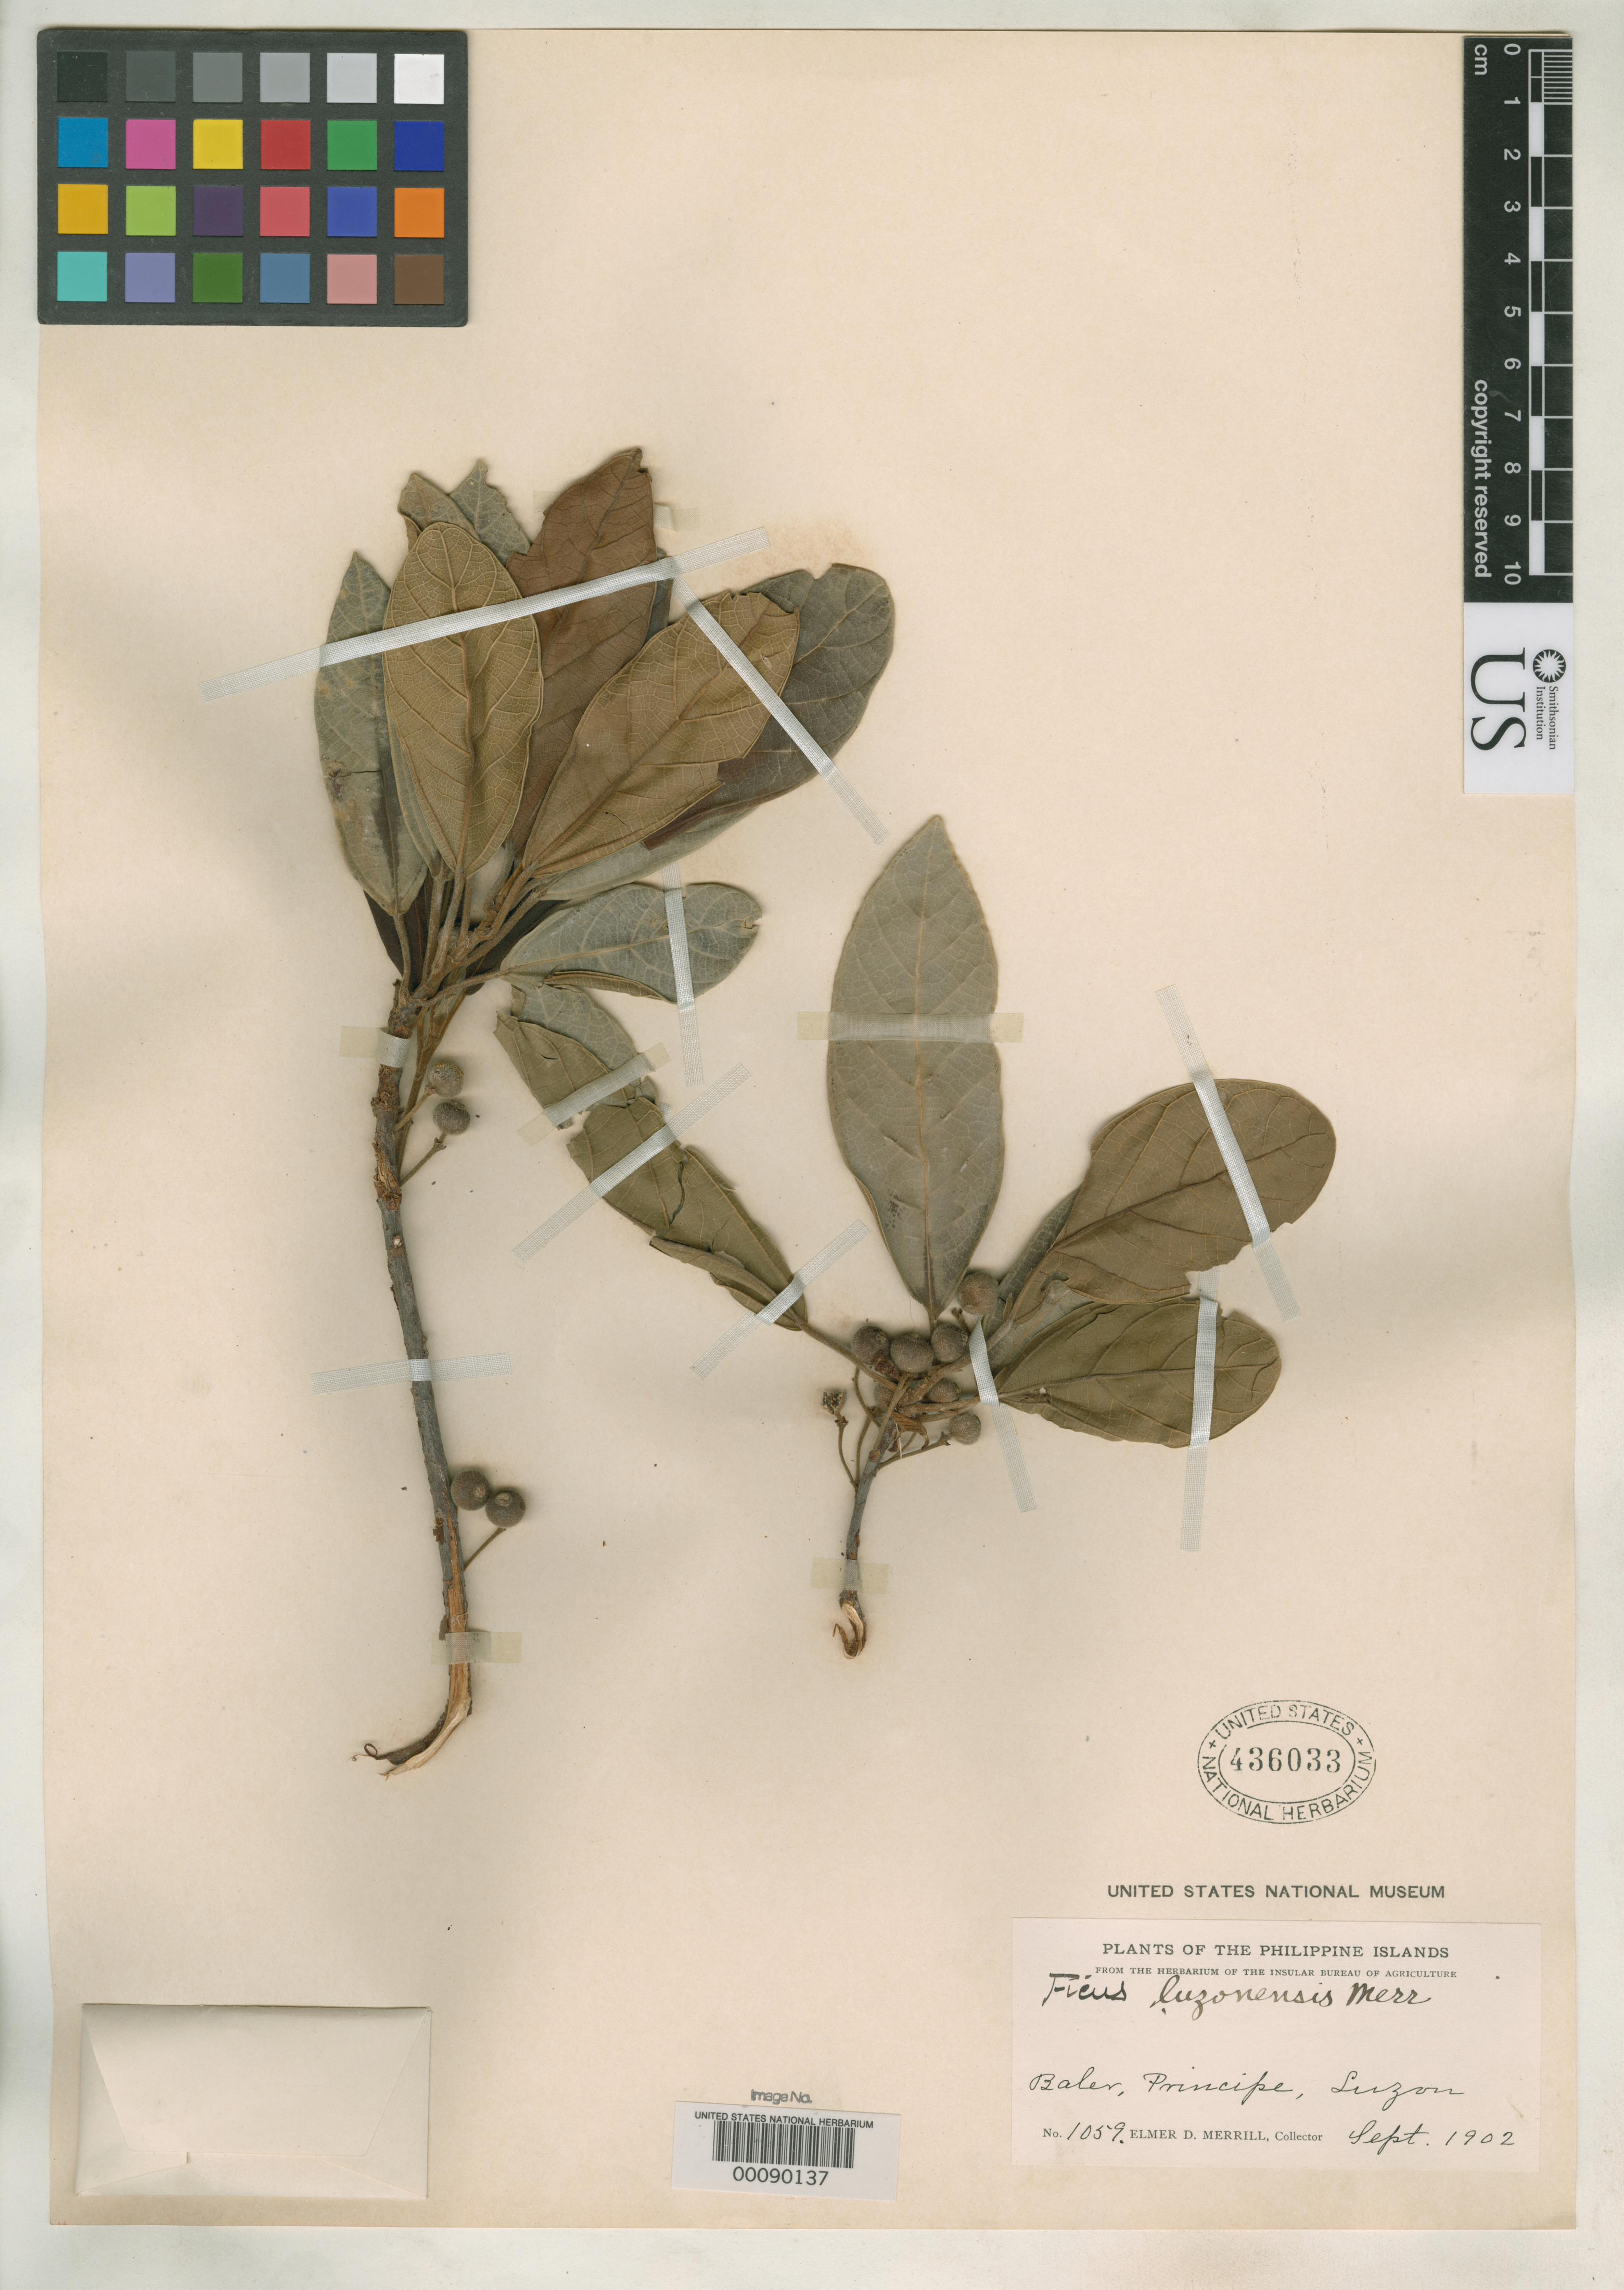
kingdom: Plantae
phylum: Tracheophyta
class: Magnoliopsida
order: Rosales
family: Moraceae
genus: Ficus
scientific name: Ficus luzonensis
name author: Merr.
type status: Isotype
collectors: E. D. Merrill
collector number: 1059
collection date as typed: Sep 1902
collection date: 1902-09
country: Philippines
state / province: Calabarzon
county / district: Quezon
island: Luzon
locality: Baler, Principe.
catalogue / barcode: US 436033